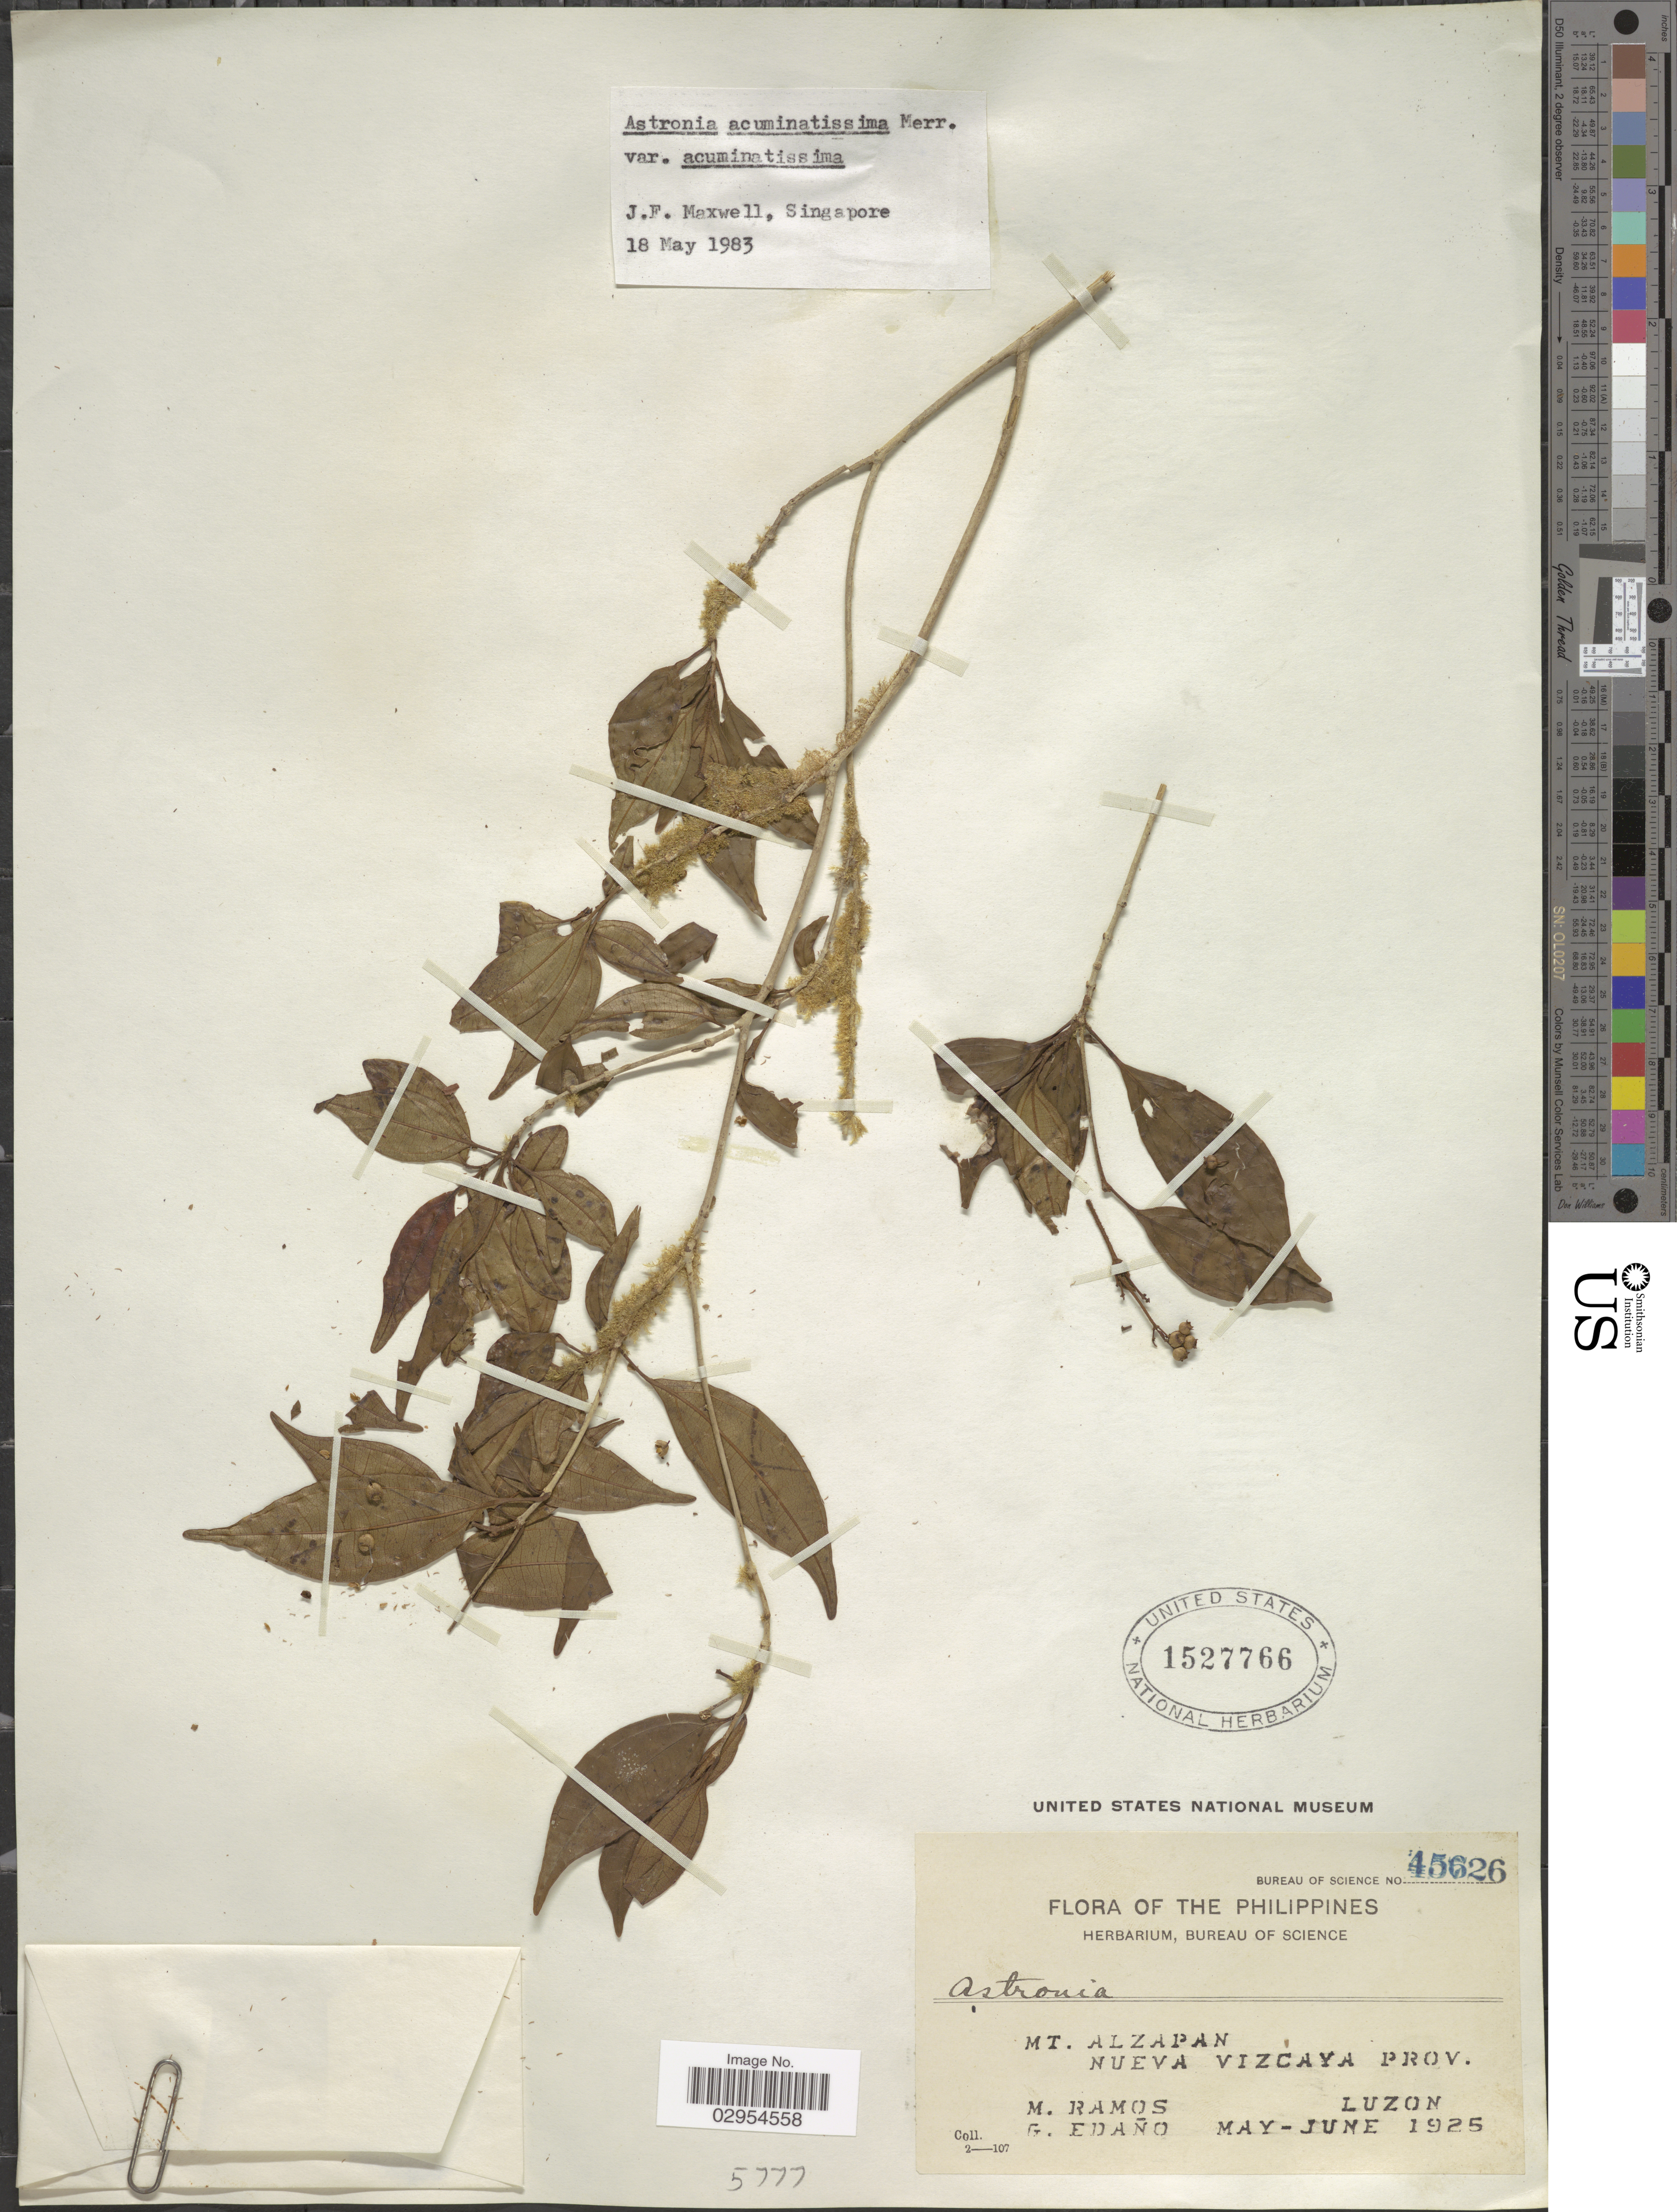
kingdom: Plantae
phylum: Tracheophyta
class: Magnoliopsida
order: Myrtales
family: Melastomataceae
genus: Astronia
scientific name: Astronia acuminatissima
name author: Merr.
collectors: M. Ramos & G. Edaño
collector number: Bureau of Science 45626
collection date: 1925-05/1925-06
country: Philippines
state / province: Cagayan Valley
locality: Mt. Alzapan. Nueva Vizcaya Prov.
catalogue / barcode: US 1527766